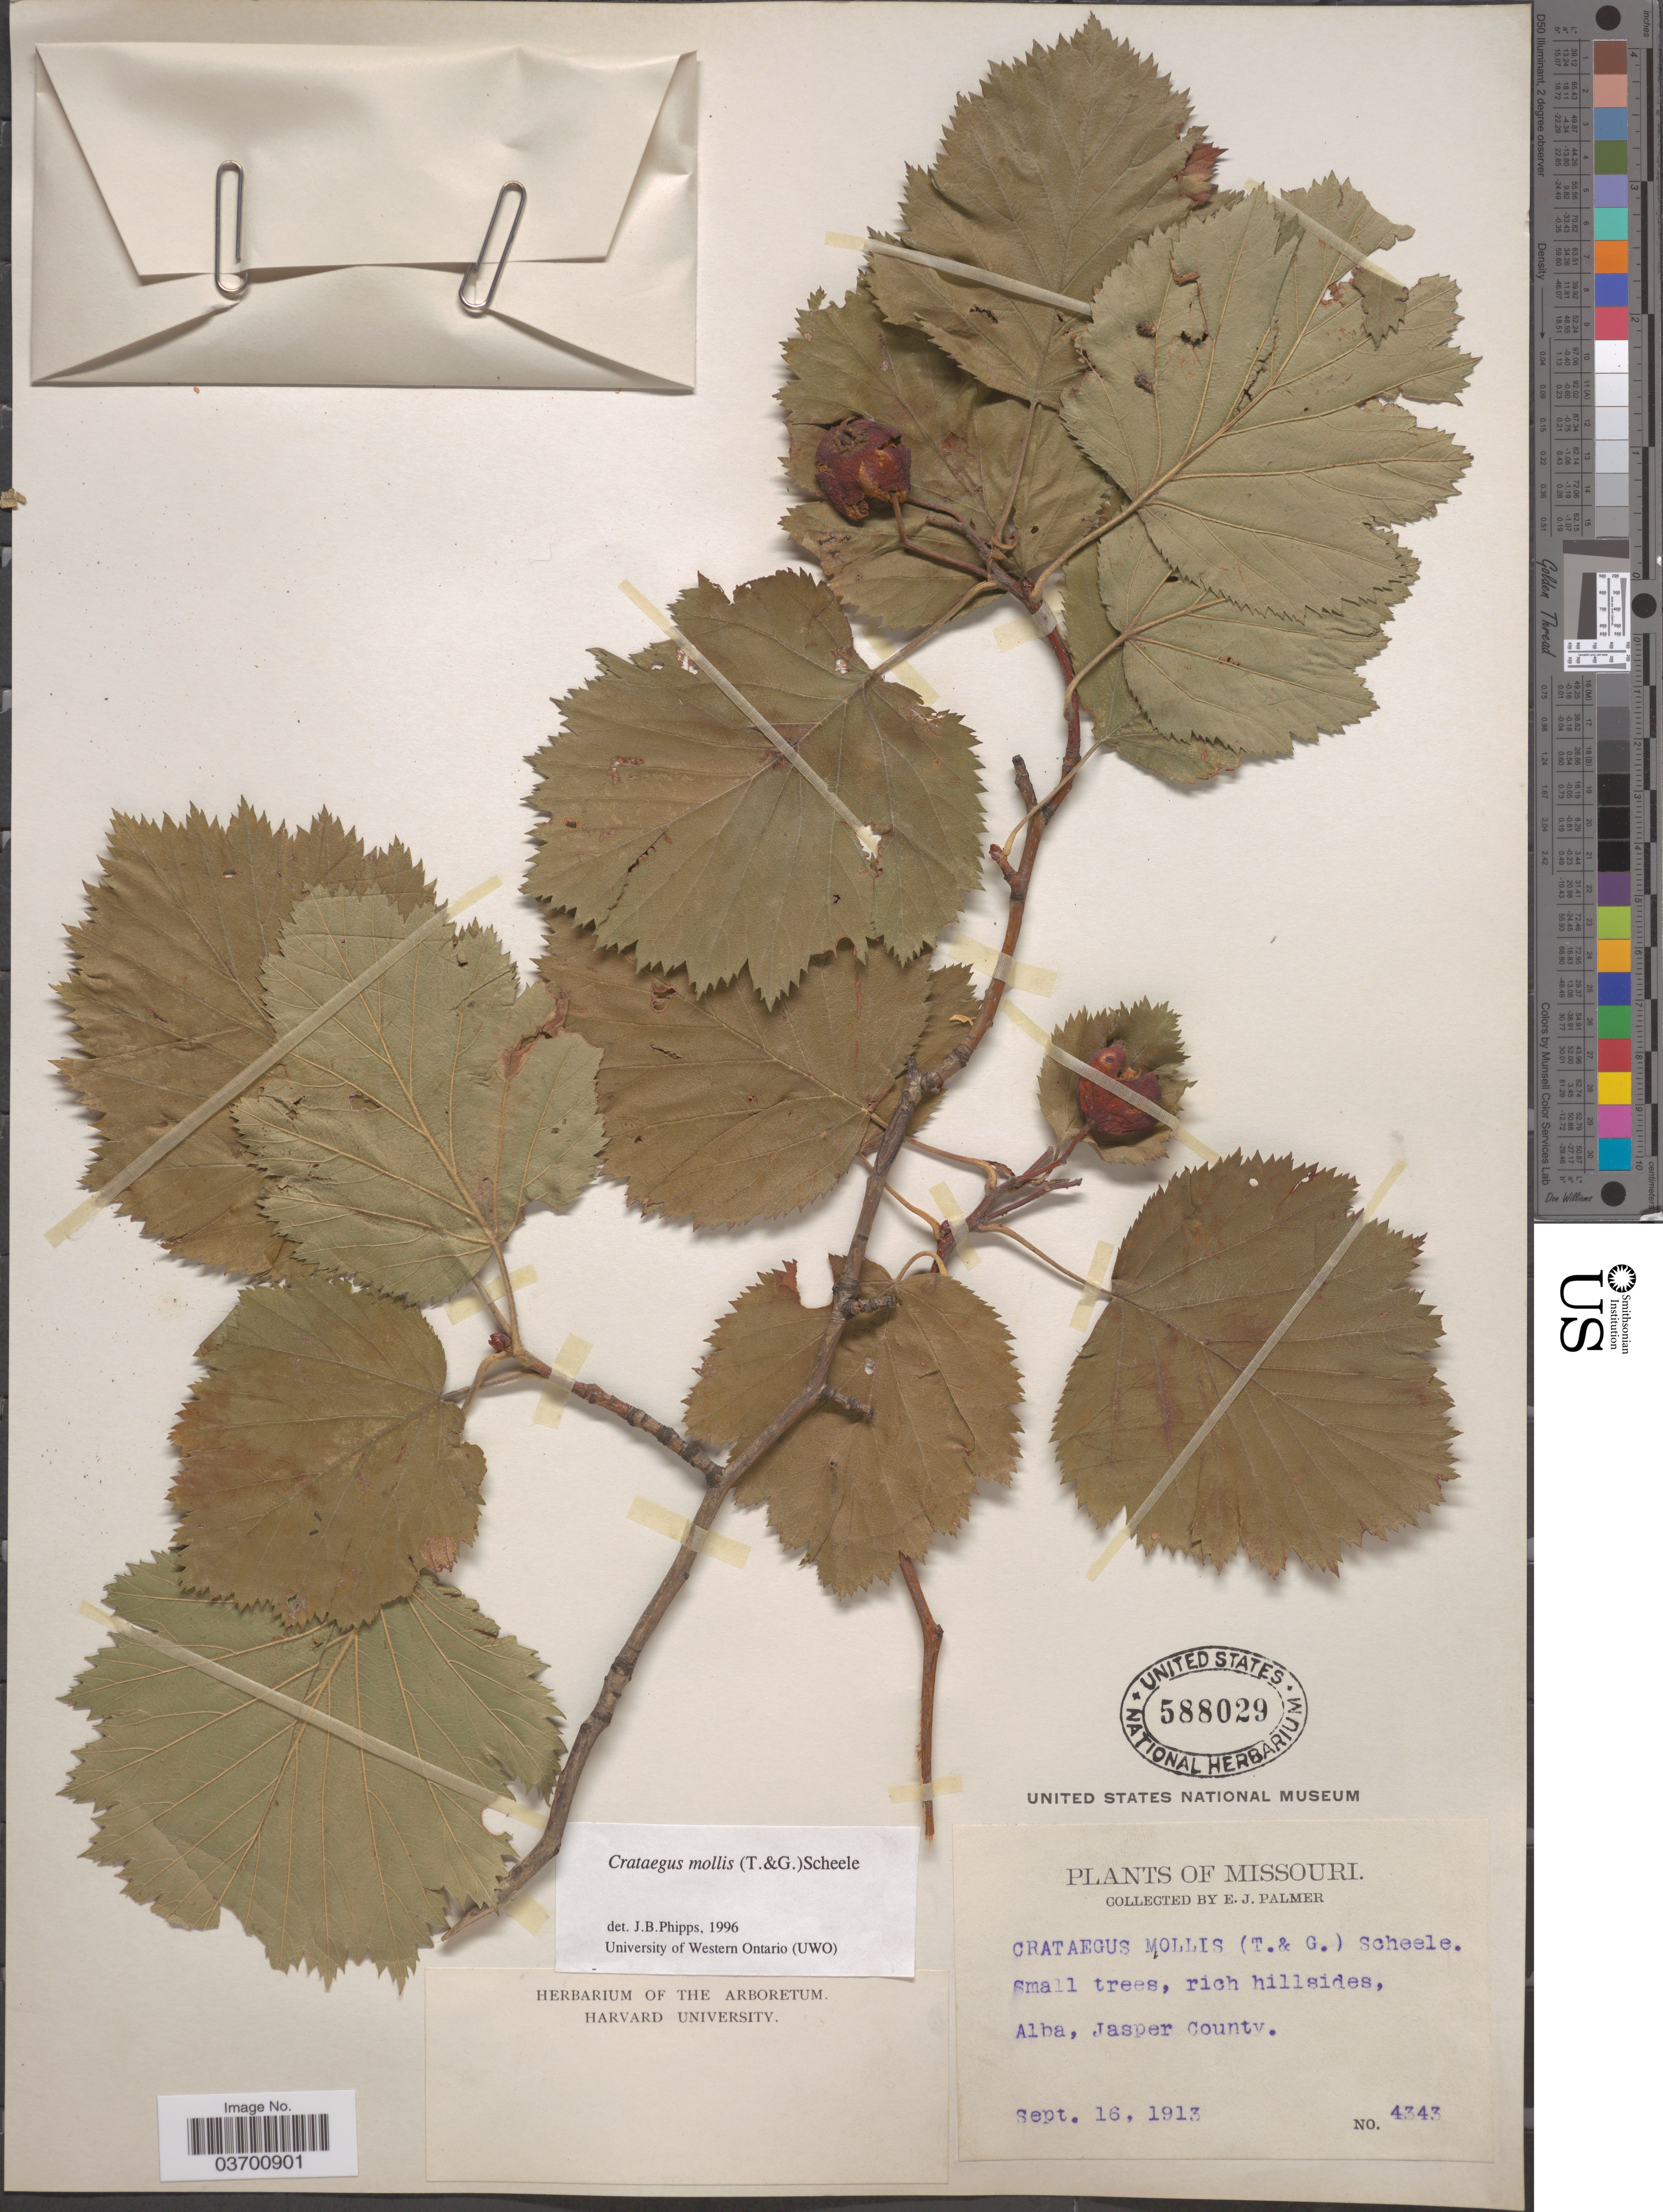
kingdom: Plantae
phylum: Tracheophyta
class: Magnoliopsida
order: Rosales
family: Rosaceae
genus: Crataegus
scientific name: Crataegus mollis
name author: (Torr. & A. Gray) Scheele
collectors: E. J. Palmer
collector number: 4343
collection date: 1913-09-16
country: United States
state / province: Missouri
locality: Alba, Jasper County.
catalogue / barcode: US 588029